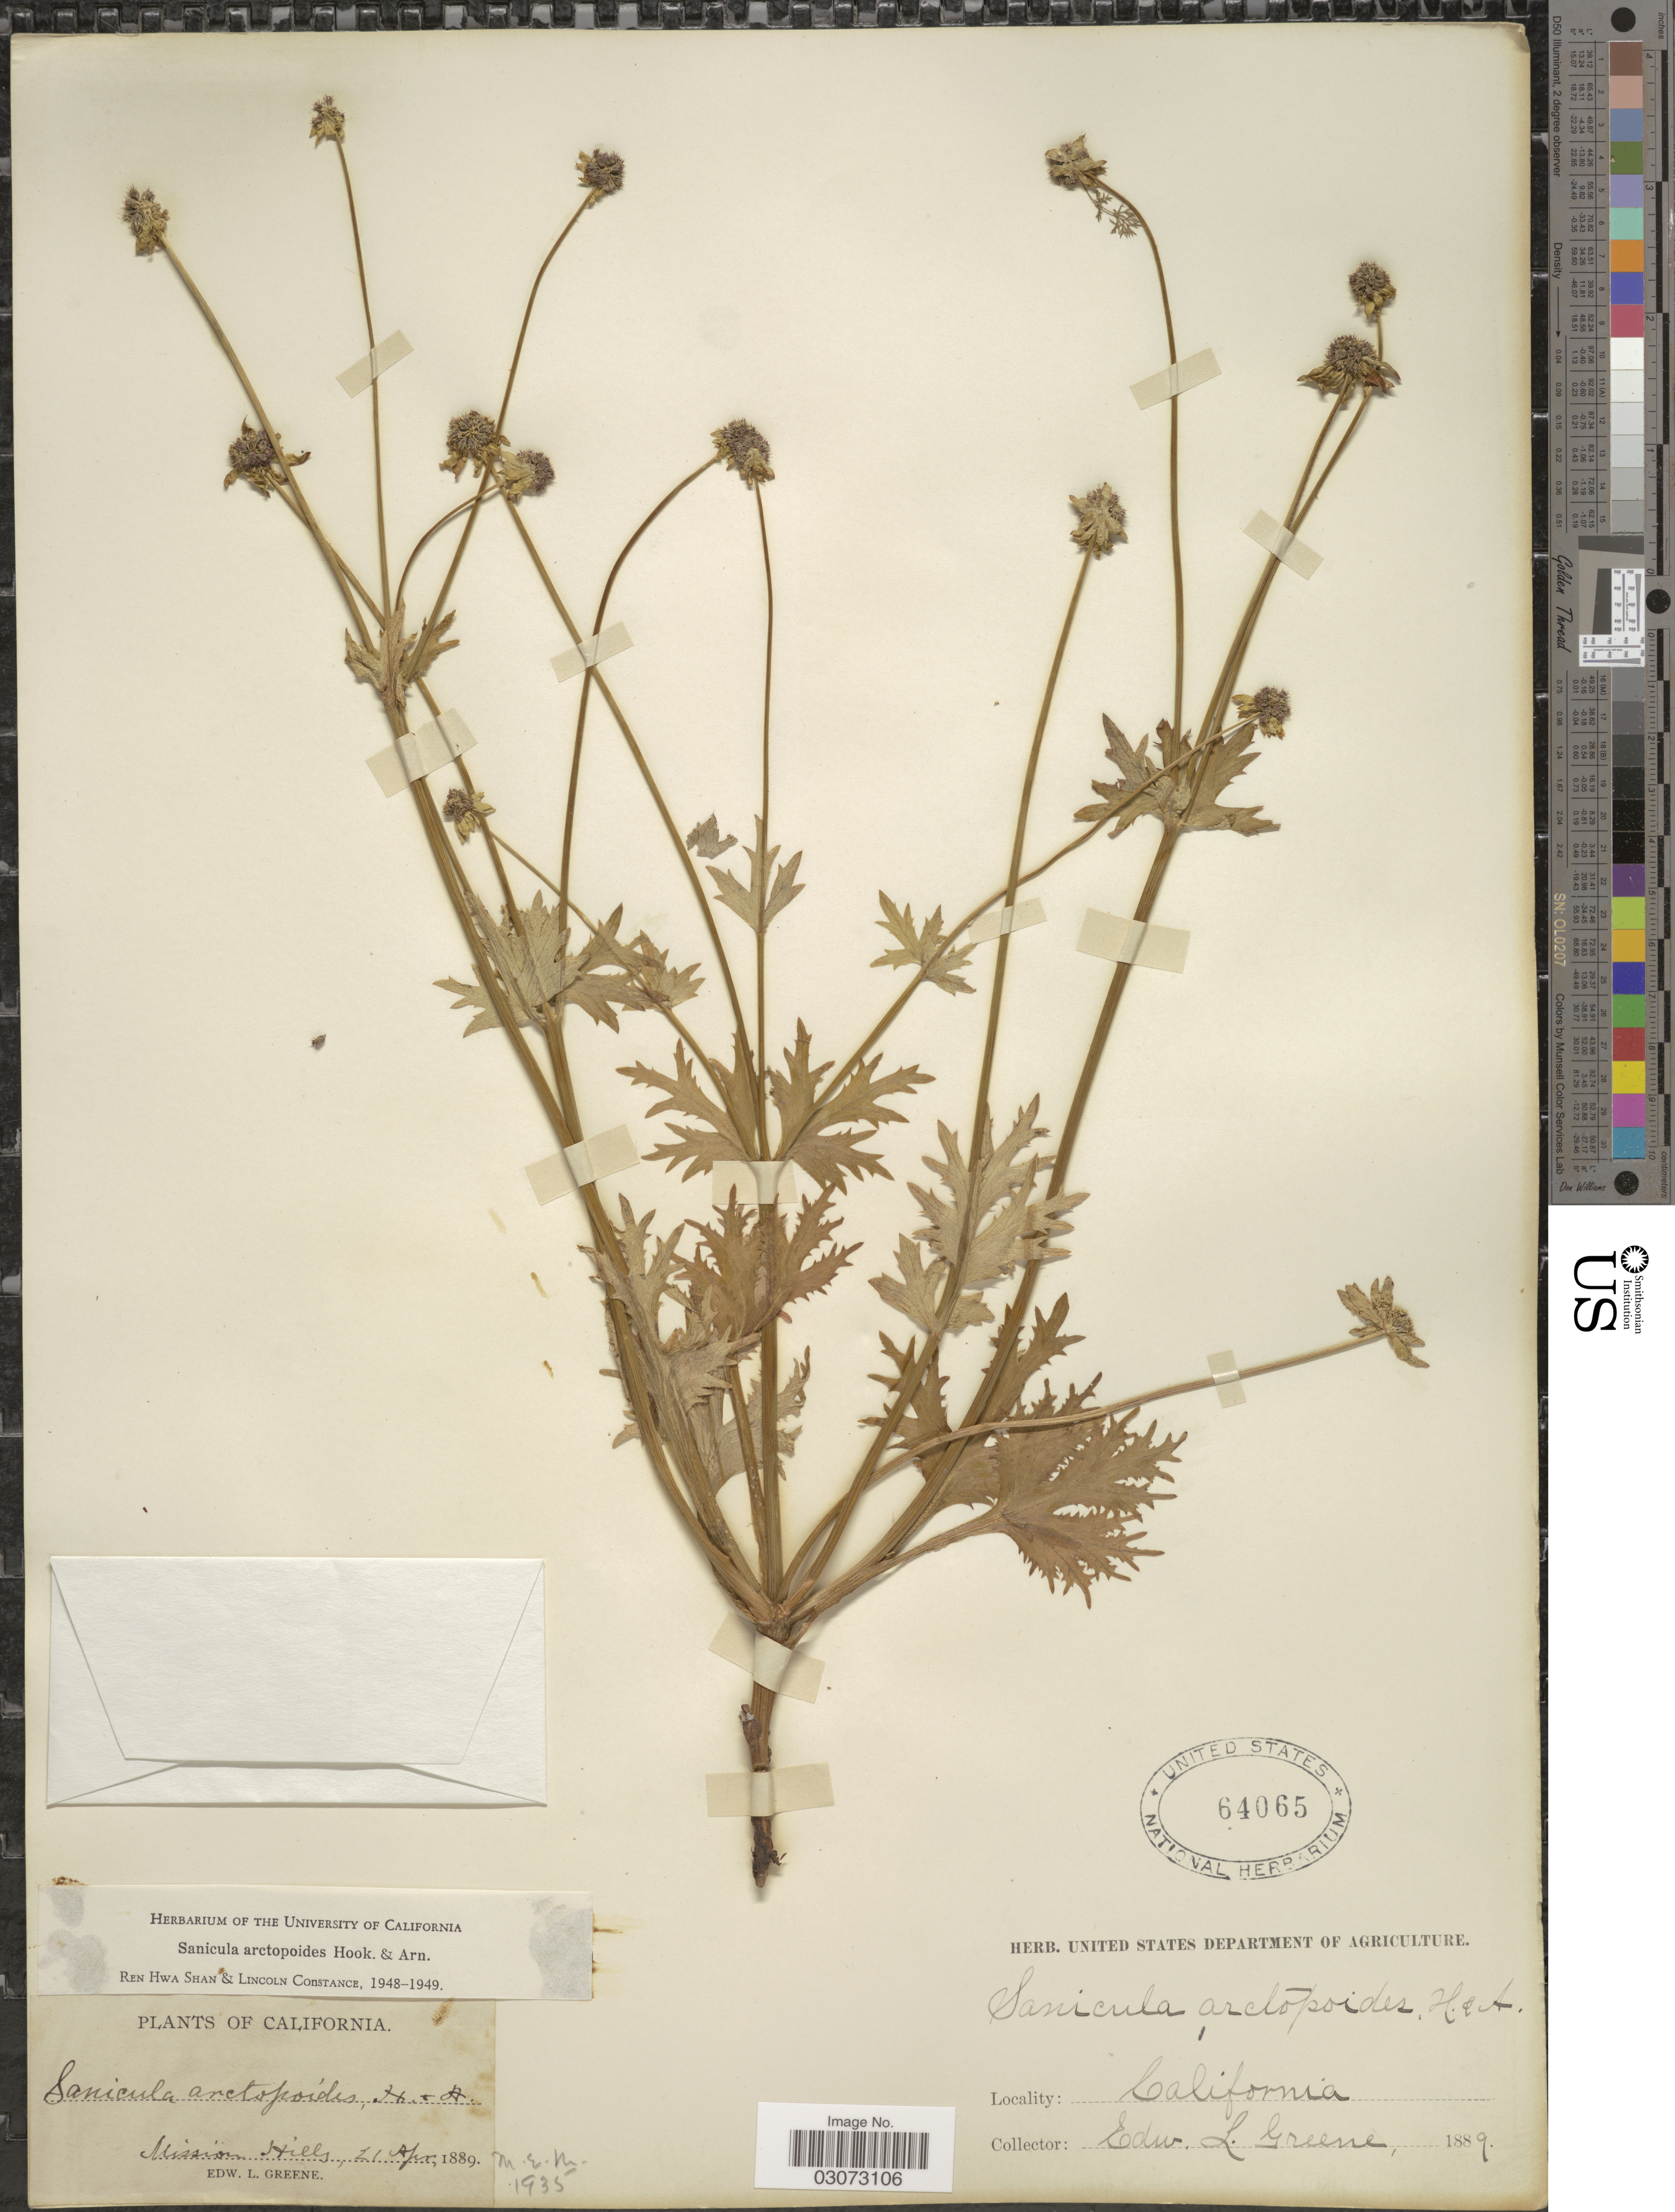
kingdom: Plantae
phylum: Tracheophyta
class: Magnoliopsida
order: Apiales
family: Apiaceae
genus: Sanicula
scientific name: Sanicula arctopoides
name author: Hook. & Arn.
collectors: E. L. Greene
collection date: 1889-04-21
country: United States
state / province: California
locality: Mission Hills.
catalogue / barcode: US 64065